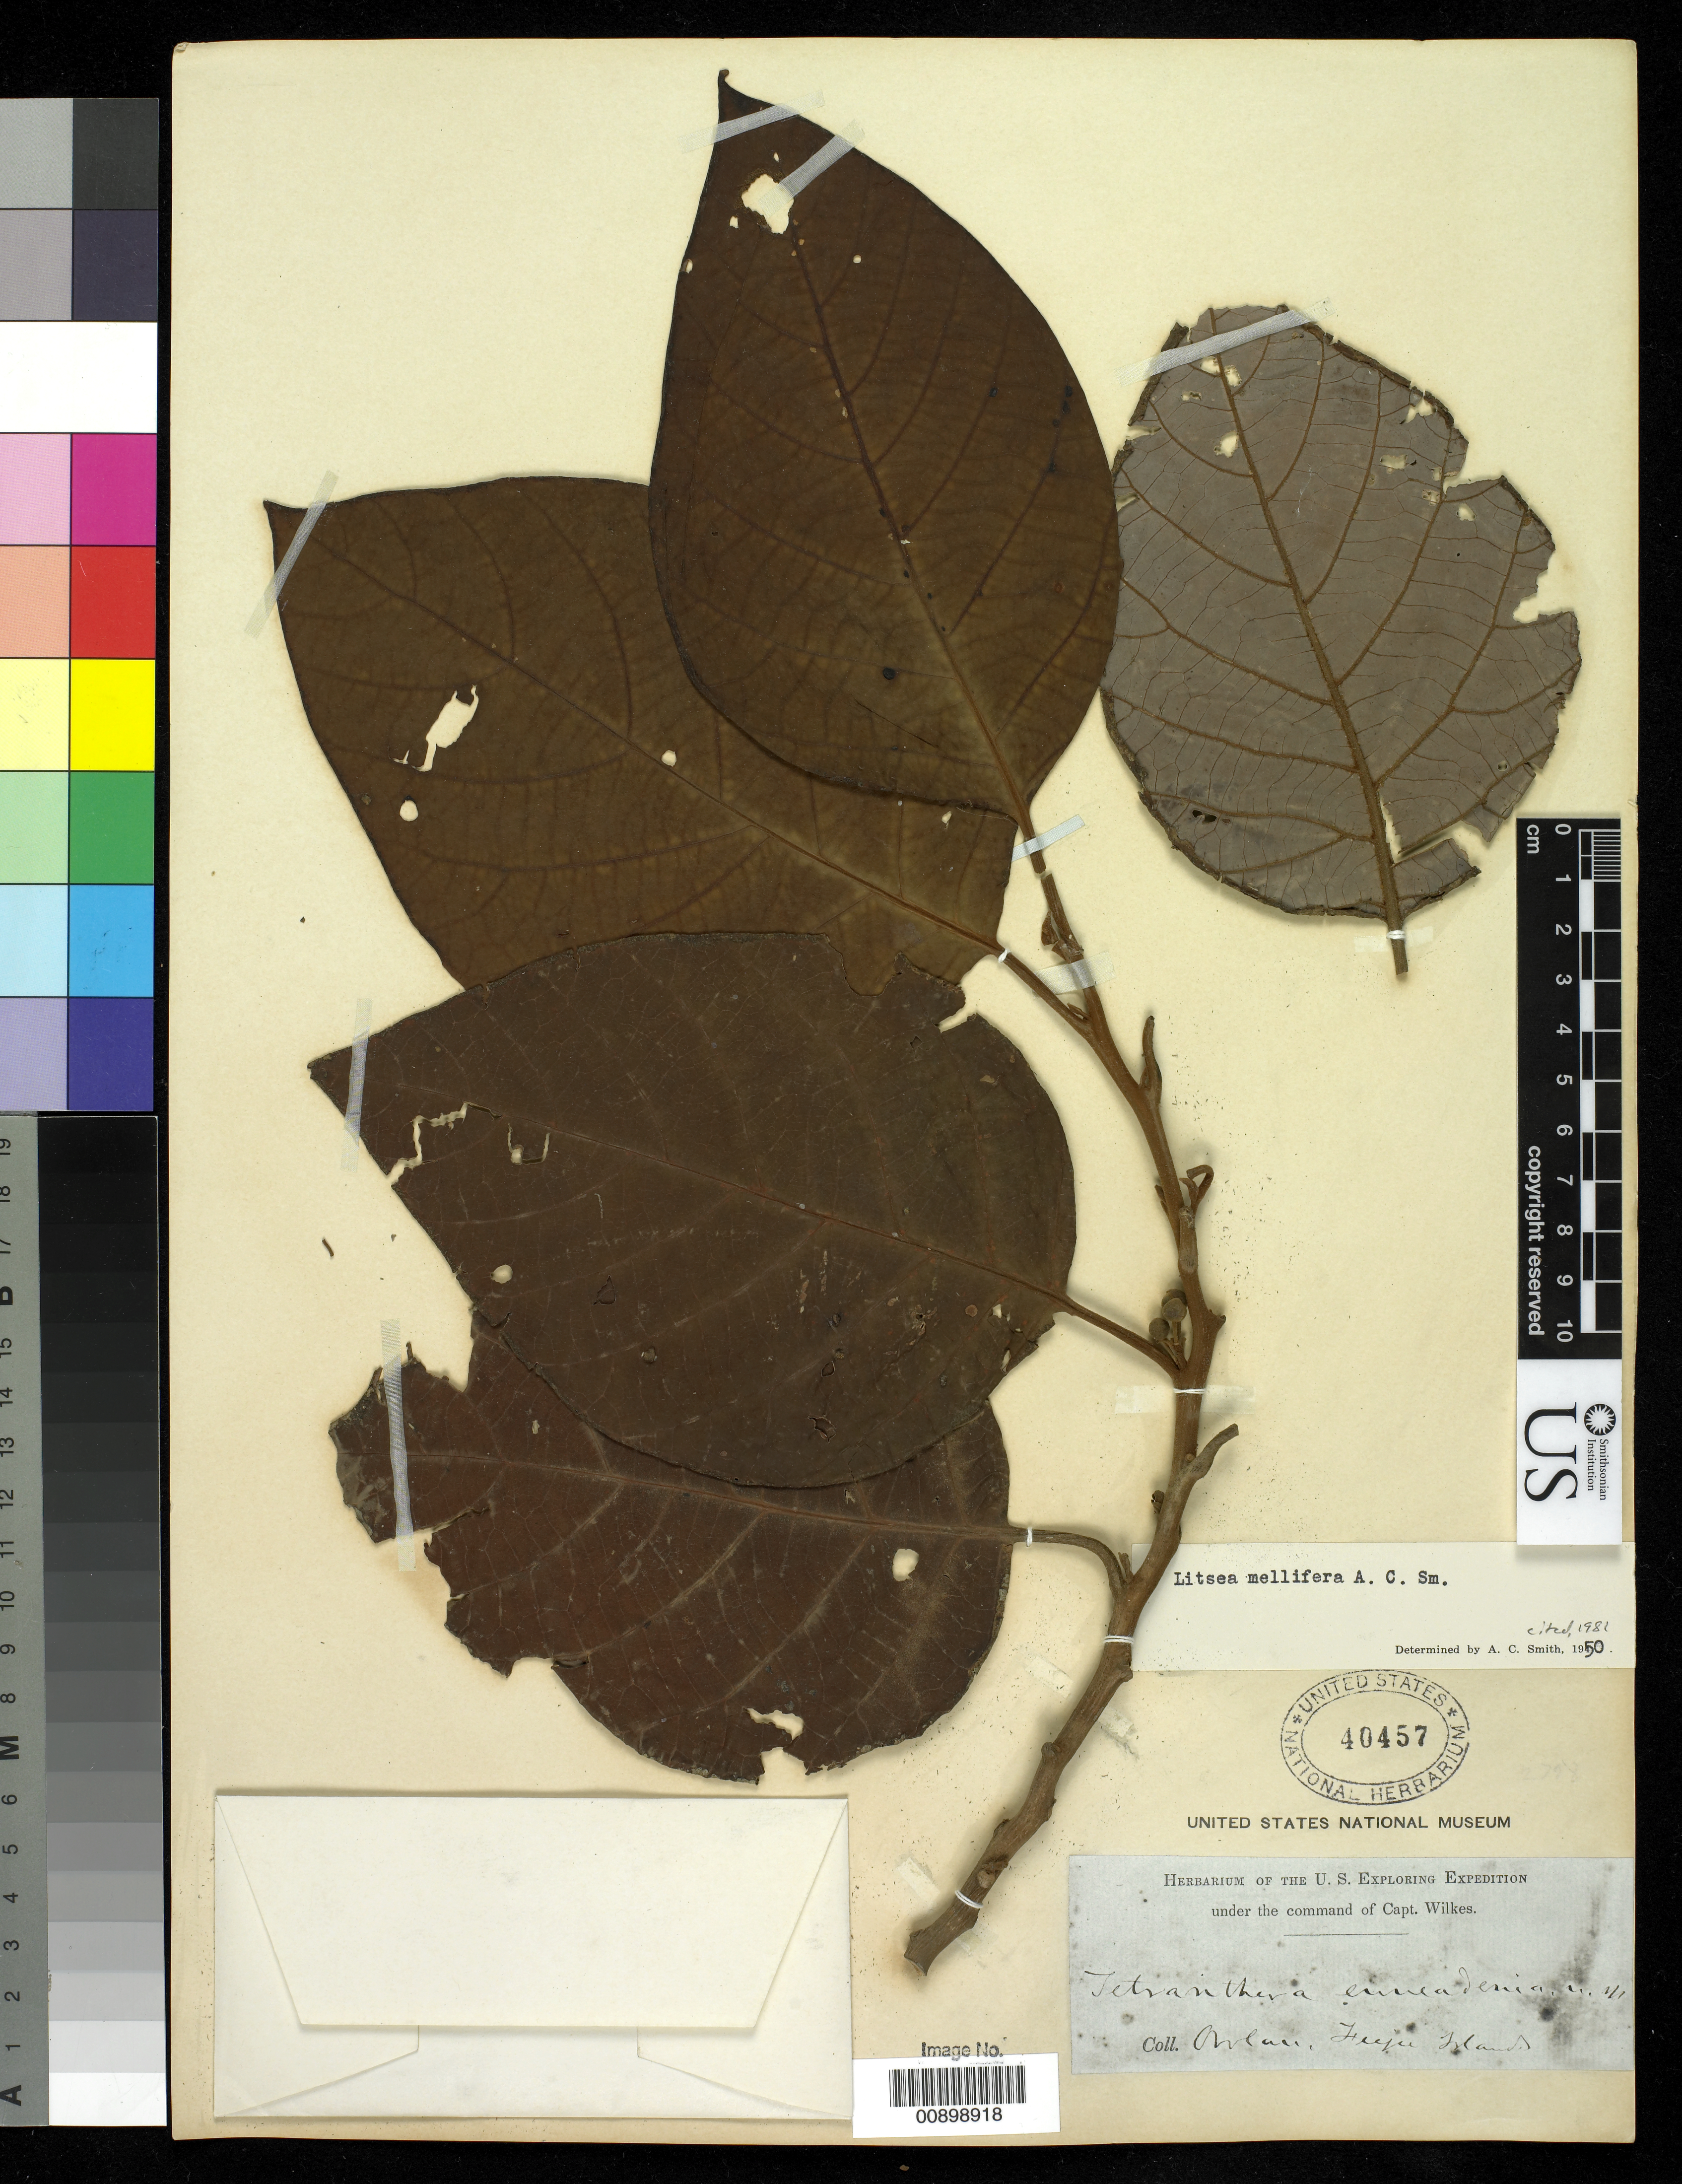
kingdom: Plantae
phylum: Tracheophyta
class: Magnoliopsida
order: Laurales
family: Lauraceae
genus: Litsea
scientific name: Litsea mellifera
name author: A.C. Sm.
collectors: Wilkes Explor. Exped.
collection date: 1838/1842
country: Fiji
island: Ovalau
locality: Ovolau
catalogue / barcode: US 40457